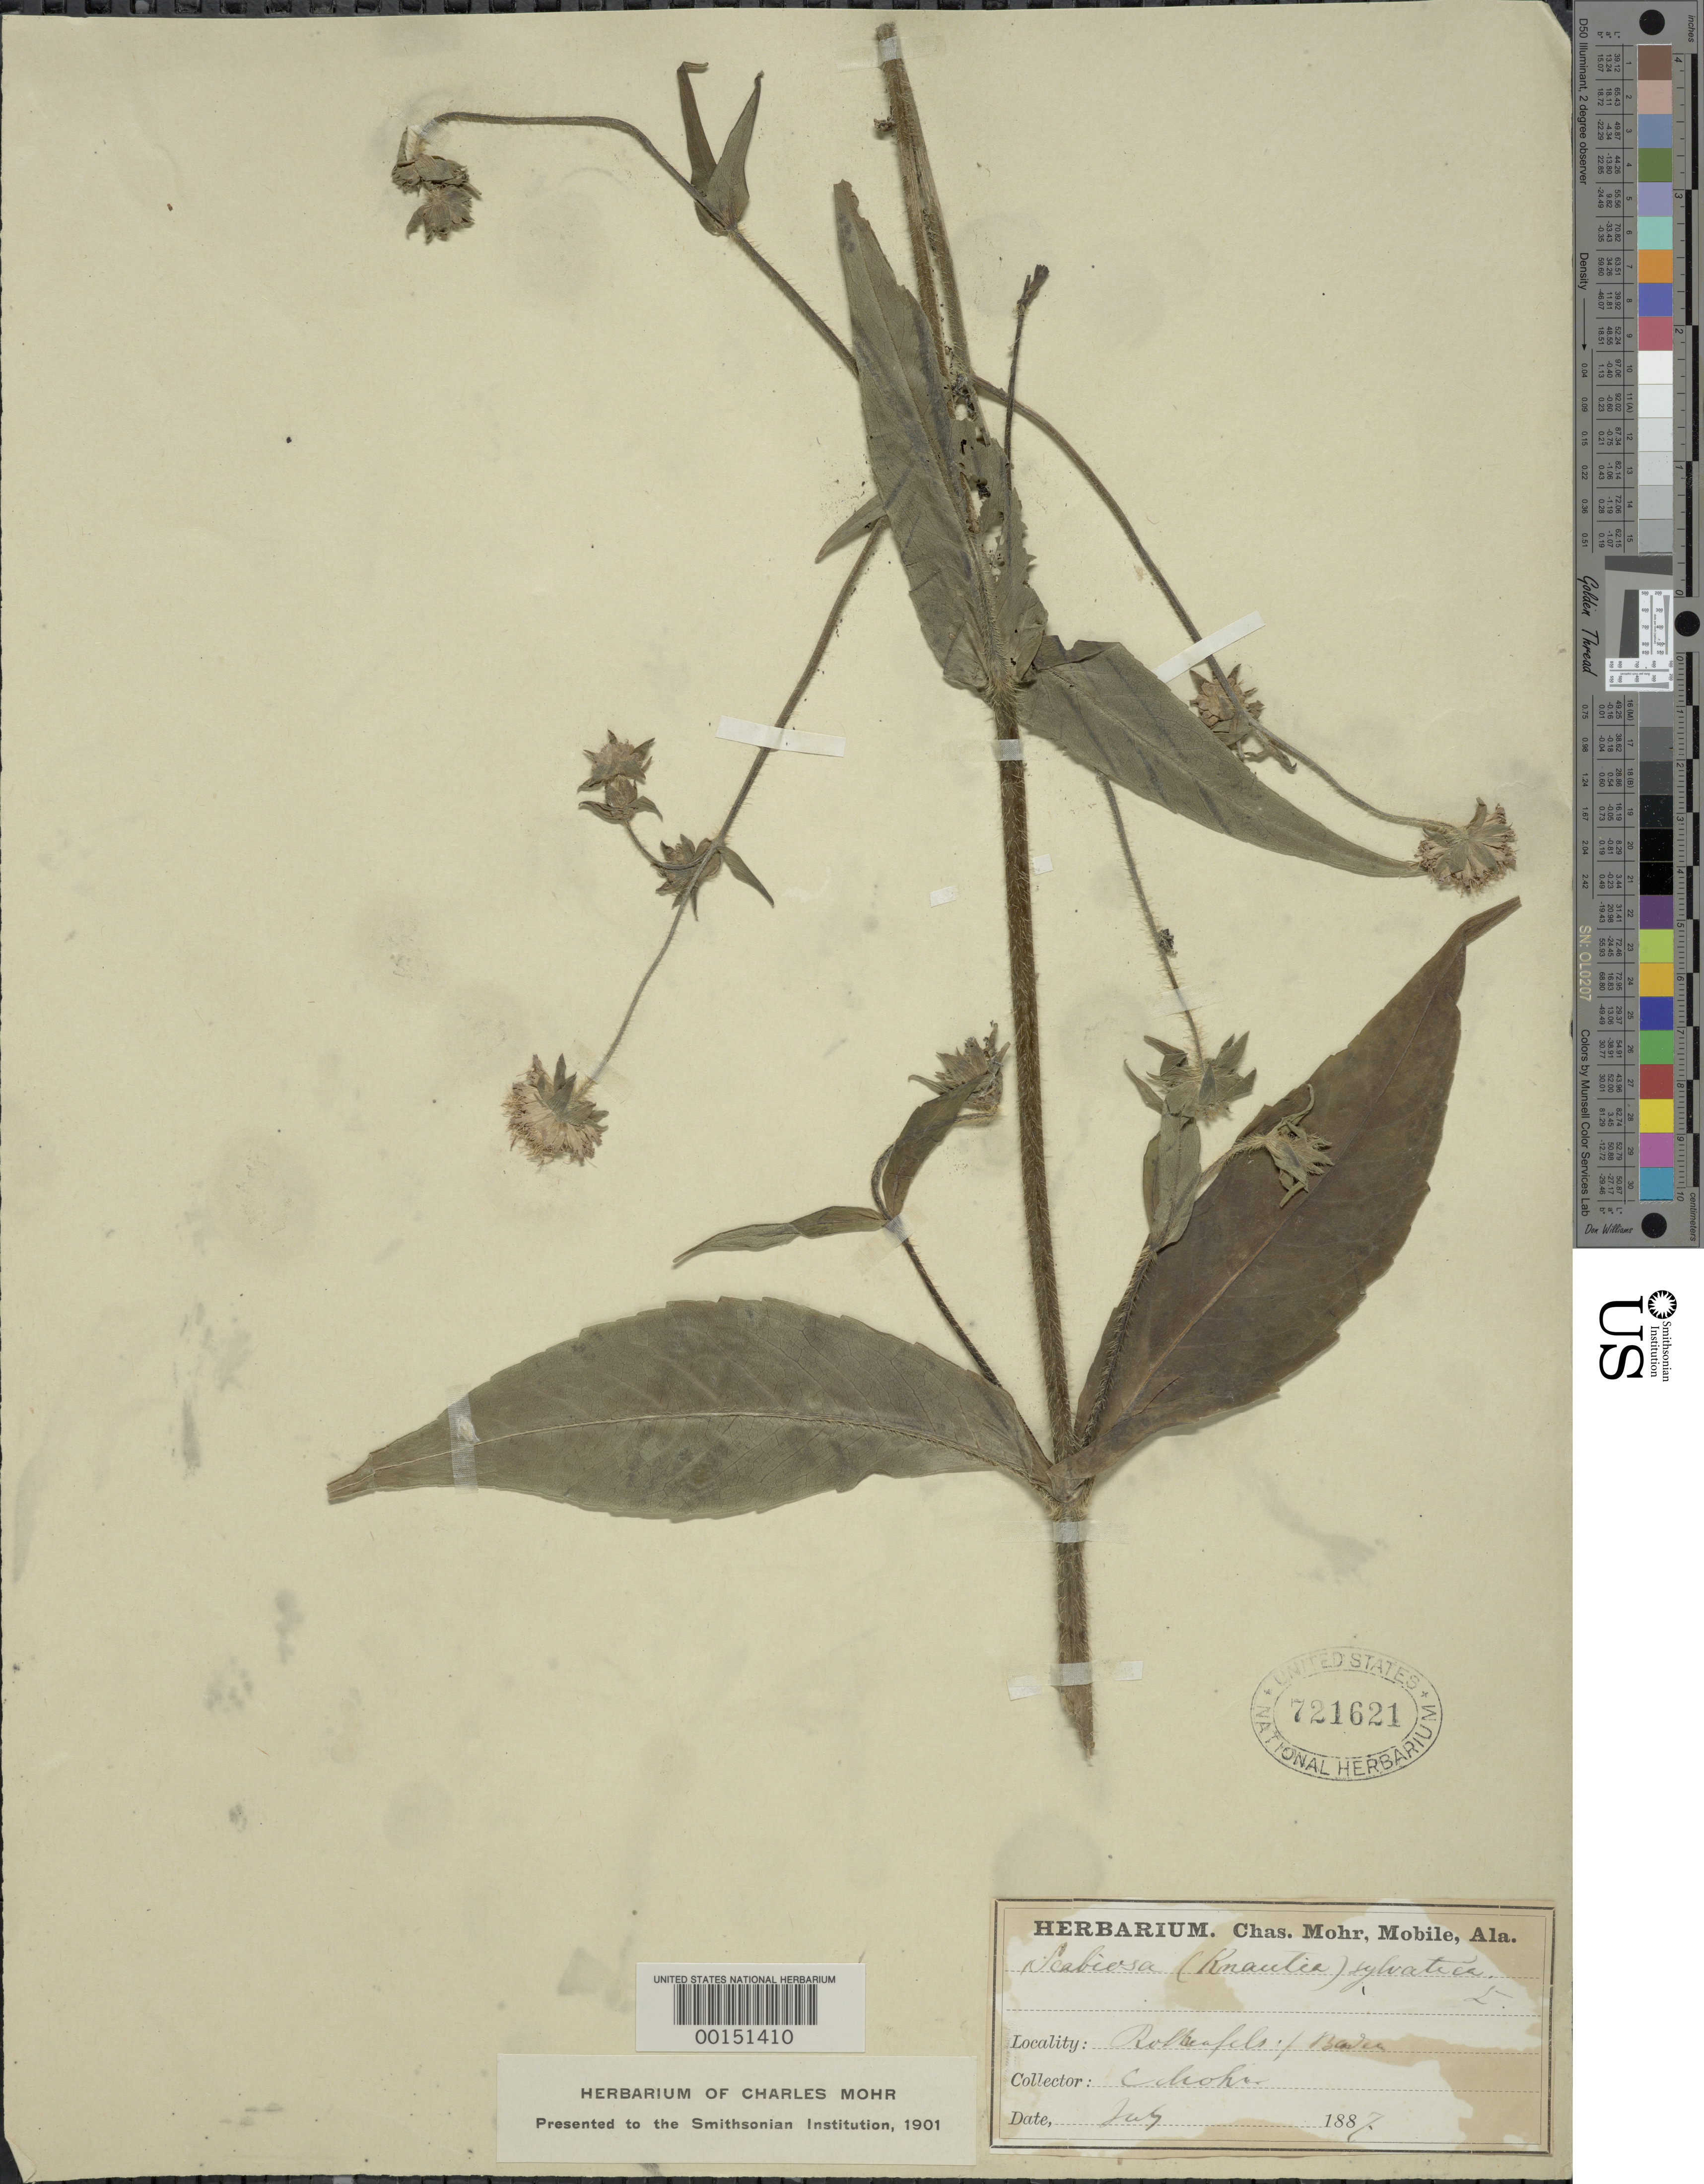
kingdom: Plantae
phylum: Tracheophyta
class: Magnoliopsida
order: Dipsacales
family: Caprifoliaceae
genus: Scabiosa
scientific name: Scabiosa sylvatica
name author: L.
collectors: C. T. Mohr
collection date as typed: Jul 1887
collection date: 1887-07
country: Germany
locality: Rolheafels, Bavaria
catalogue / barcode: US 721621